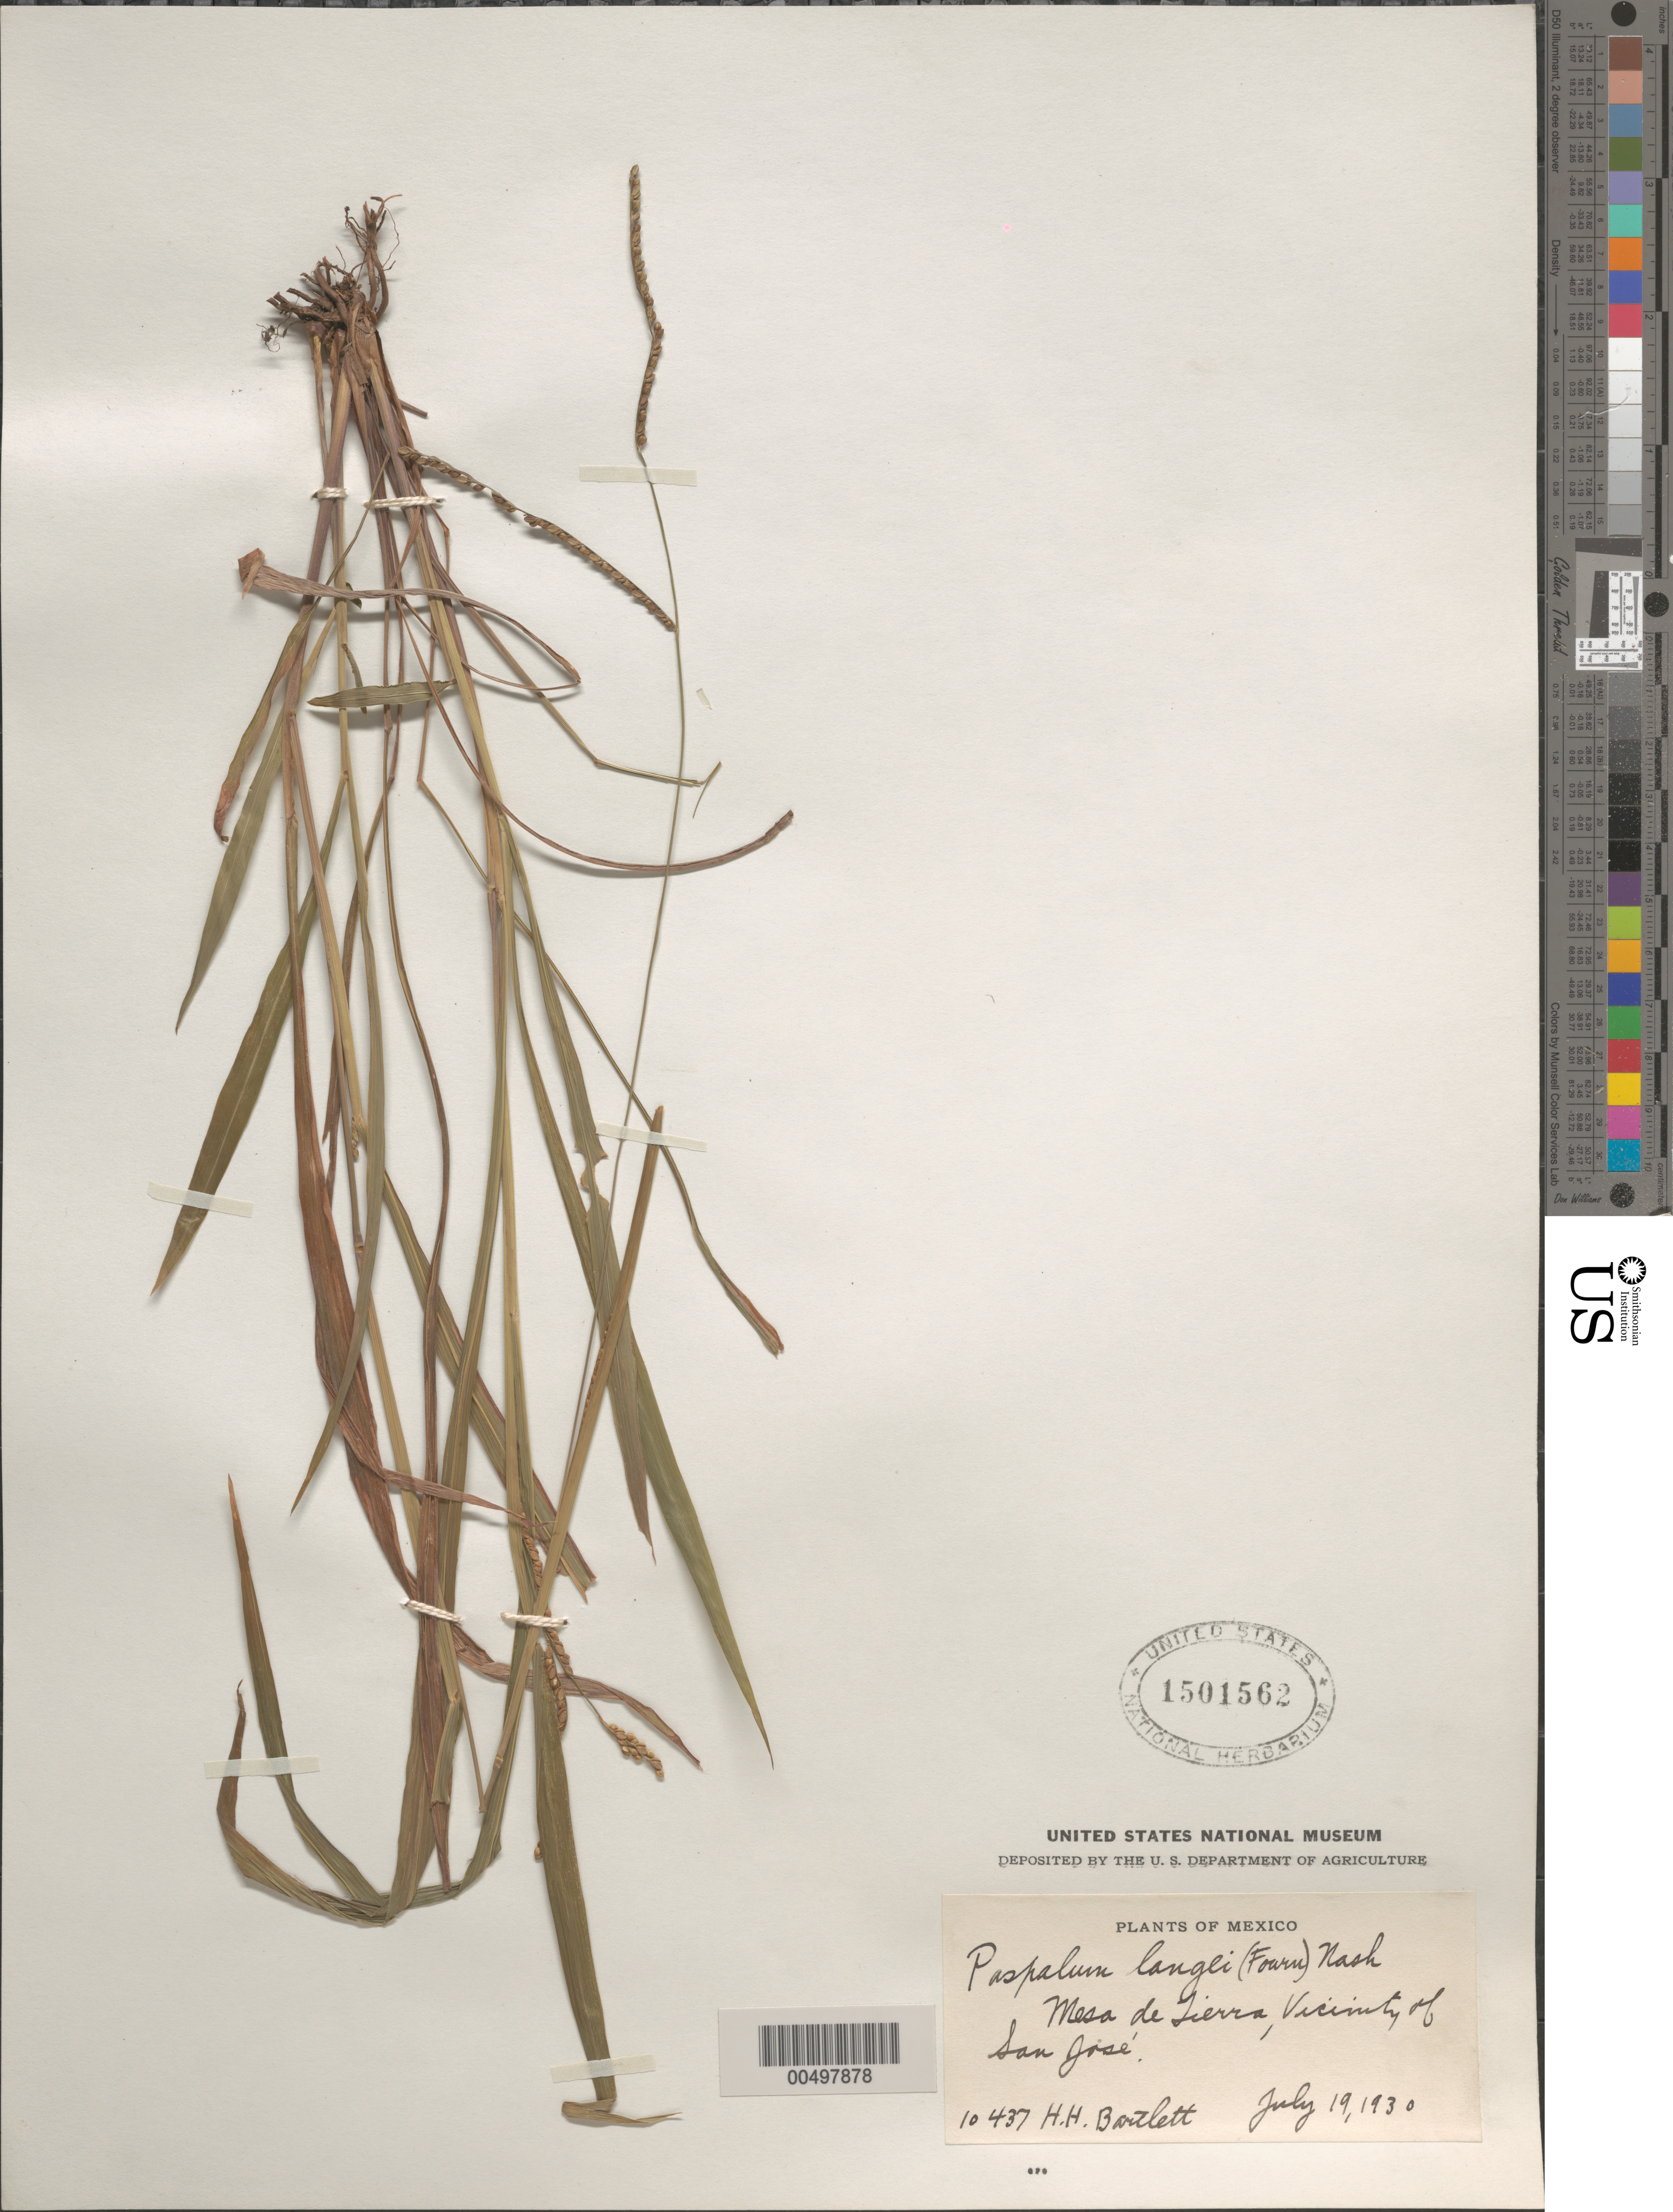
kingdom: Plantae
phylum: Tracheophyta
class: Liliopsida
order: Poales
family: Poaceae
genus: Paspalum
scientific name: Paspalum langei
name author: (E. Fourn.) Nash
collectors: H. H. Bartlett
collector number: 10437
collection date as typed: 19 Jul 1930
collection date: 1930-07-19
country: Mexico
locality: Mesa de Tierra, vicinity of San Jos‚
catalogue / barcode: US 1501562